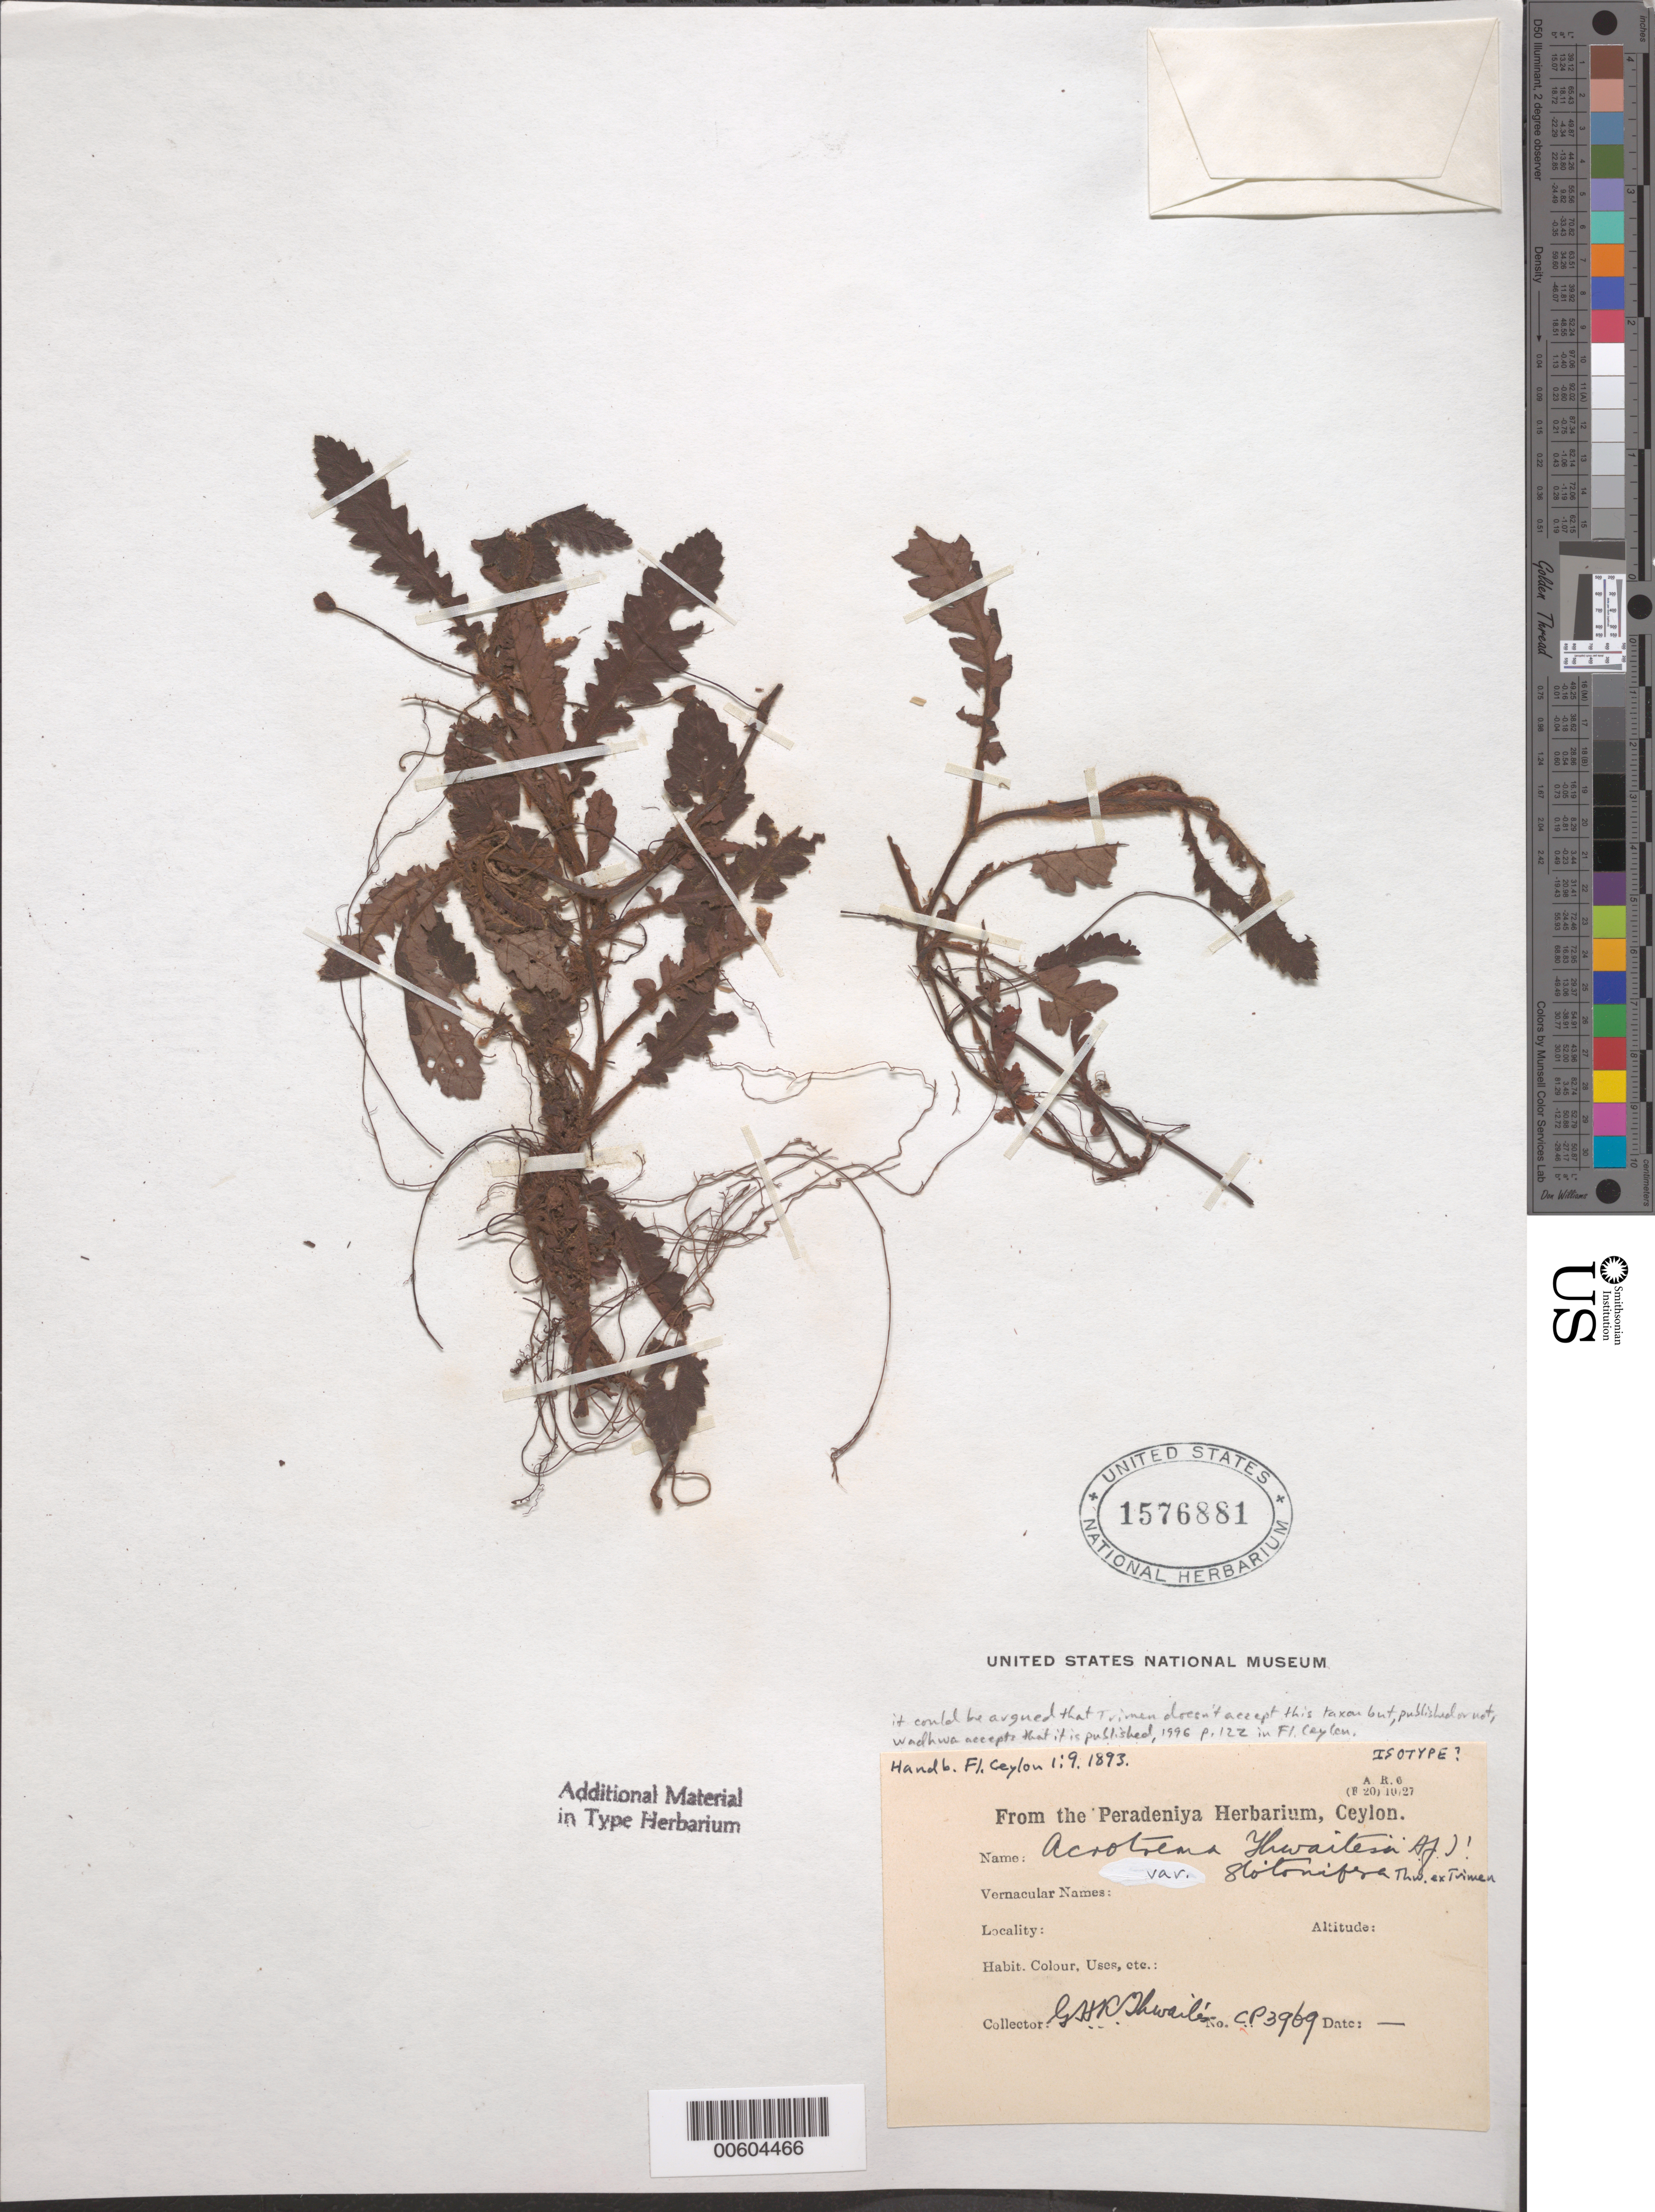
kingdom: Plantae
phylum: Tracheophyta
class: Magnoliopsida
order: Dilleniales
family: Dilleniaceae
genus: Acrotrema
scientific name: Acrotrema thwaitesii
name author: Hook. f. & Thomson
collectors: G. H. K. Thwaites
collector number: CP3969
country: Sri Lanka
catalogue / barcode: US 1576881